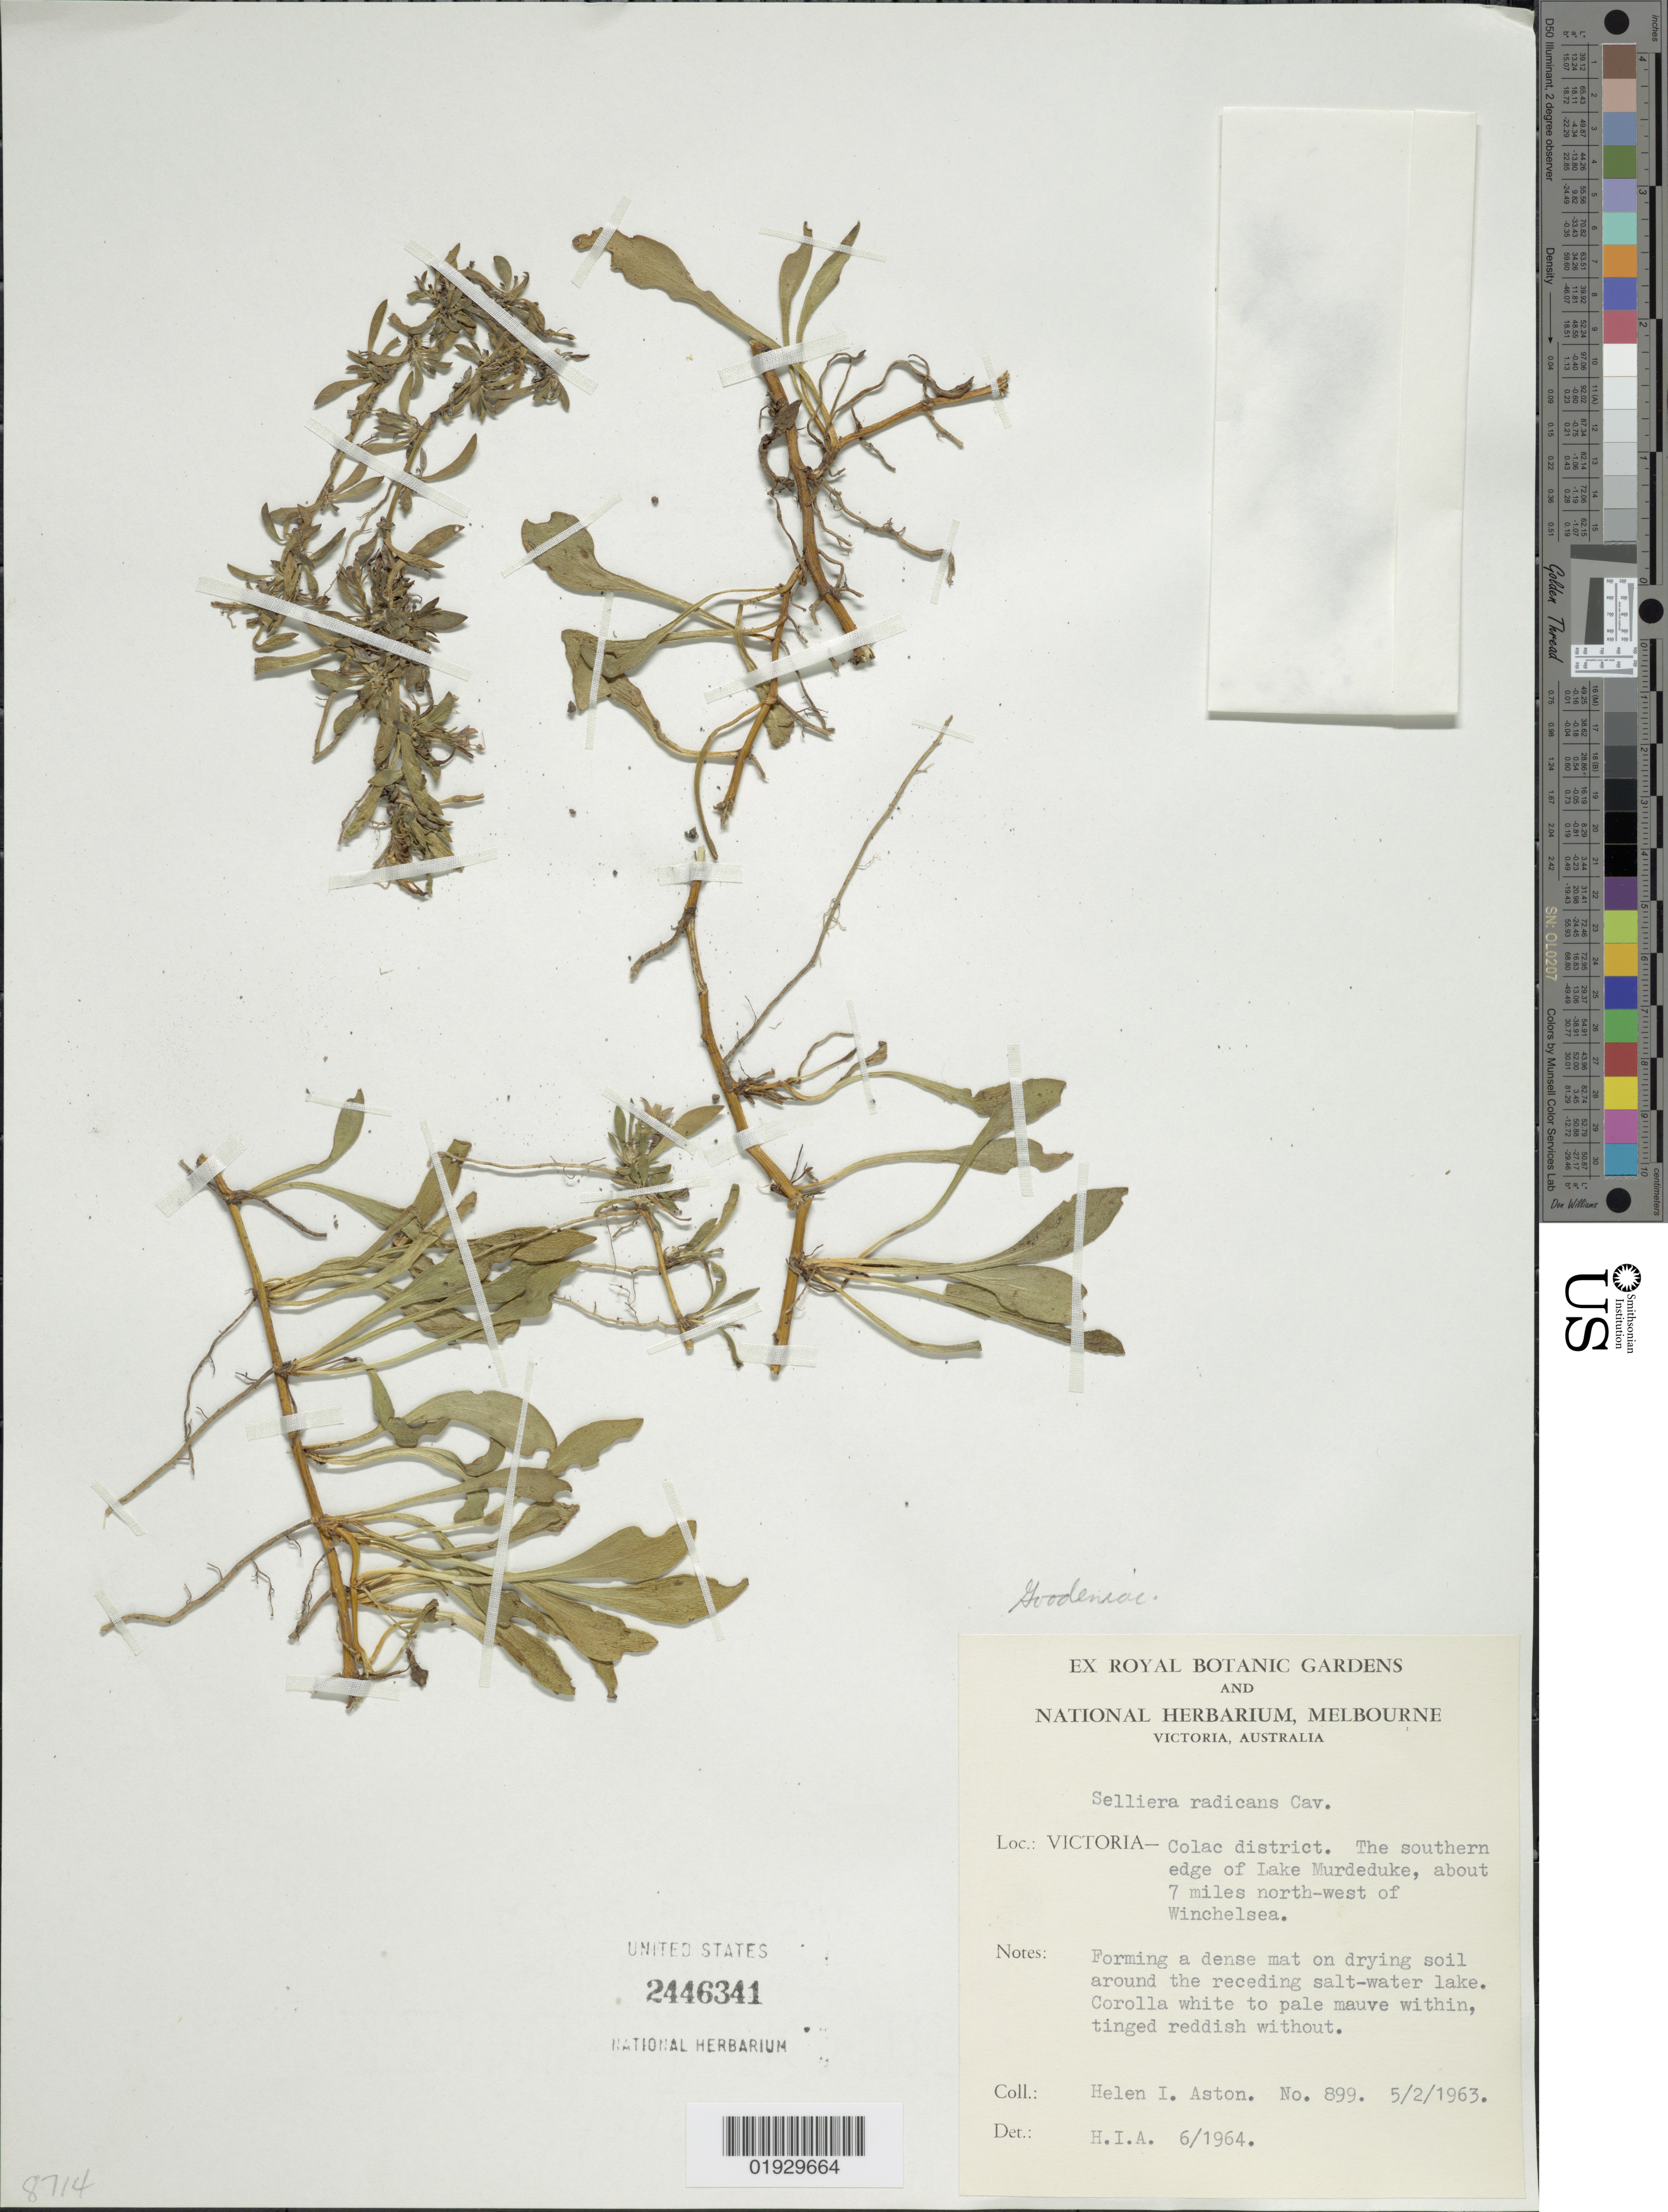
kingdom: Plantae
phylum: Tracheophyta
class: Magnoliopsida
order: Asterales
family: Goodeniaceae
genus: Selliera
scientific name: Selliera radicans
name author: Cav.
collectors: H. I. Aston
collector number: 899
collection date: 1963-02-05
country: Australia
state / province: Victoria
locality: Victoria - Colac district. The southern edge of Lake Murdeduke, about 7 miles north-west of Winchelsea.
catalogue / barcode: US 2446341